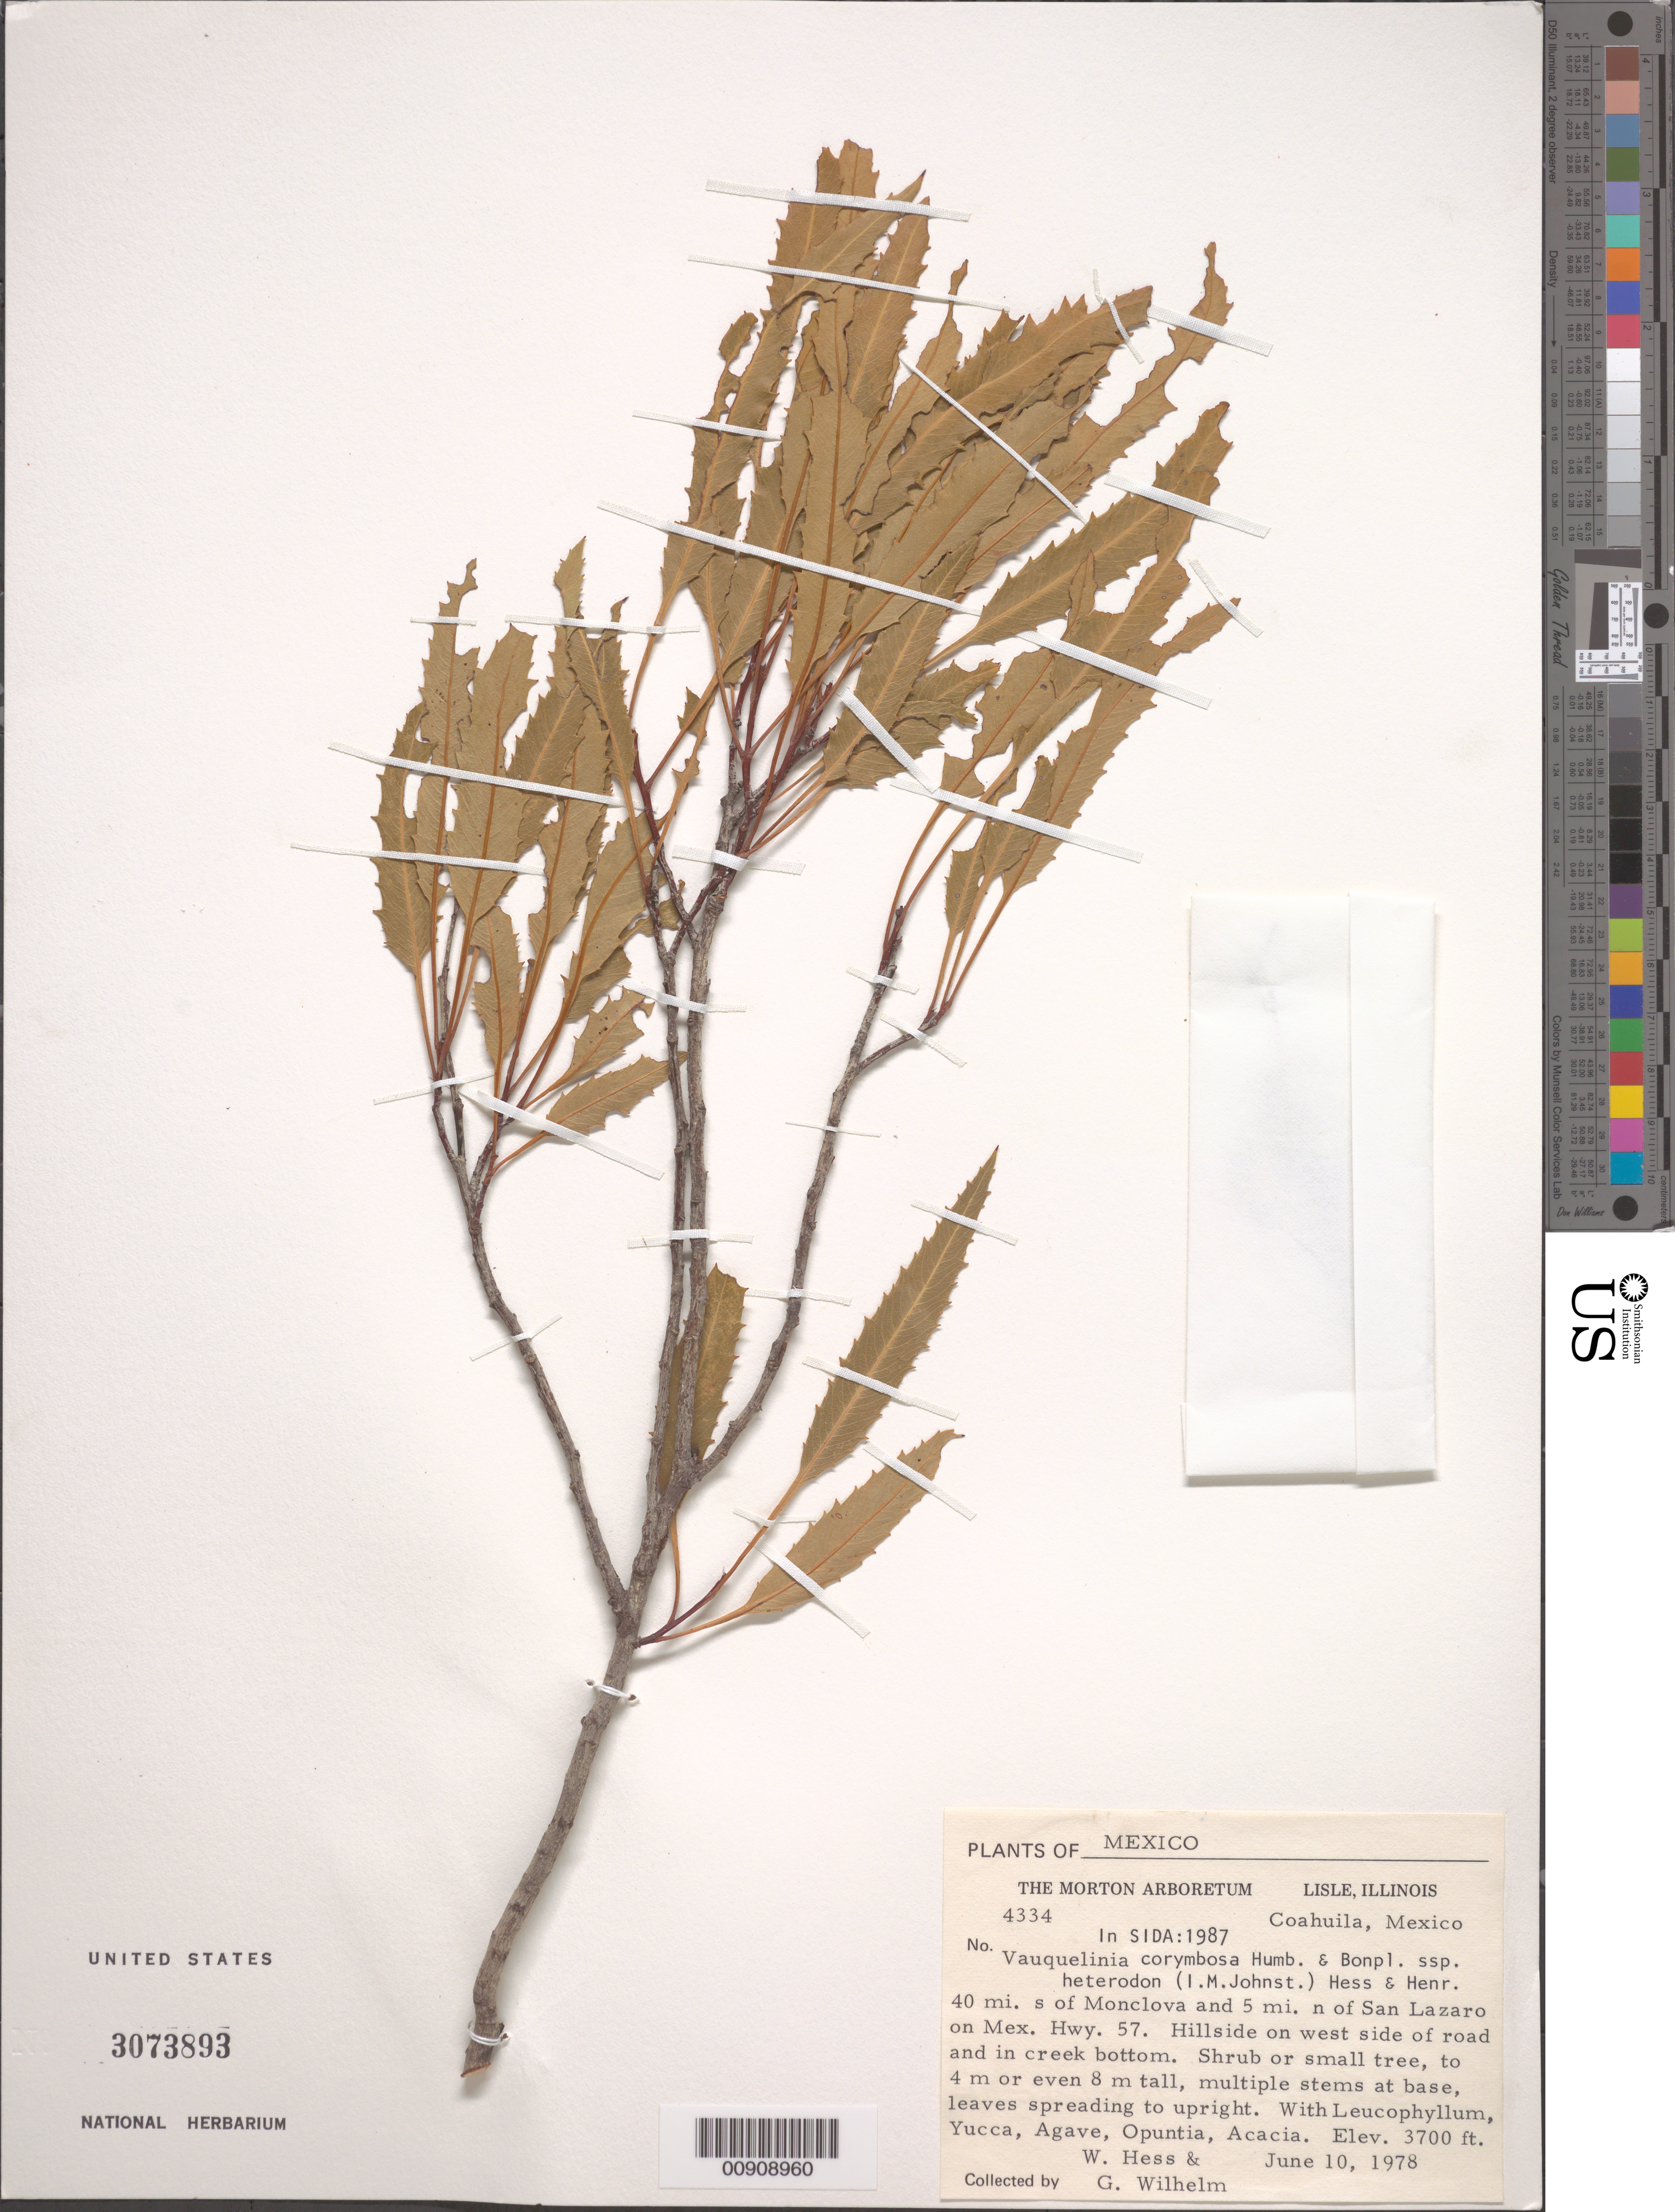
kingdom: Plantae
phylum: Tracheophyta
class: Magnoliopsida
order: Rosales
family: Rosaceae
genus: Vauquelinia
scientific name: Vauquelinia corymbosa subsp. heterodon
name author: (I.M. Johnst.) W.J. Hess & Henrickson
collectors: W. Hess & G. Wilhelm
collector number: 4334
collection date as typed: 10 Jun 1978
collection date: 1978-06-10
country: Mexico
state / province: Coahuila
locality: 40 mi. S of Monclova and 5 mi. N of San Lazaro on Mex. Hwy. 57.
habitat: Hillside on west side of road and in creek bottom. With Leucophyllum, Yucca, Agave, Opuntia, Acacia.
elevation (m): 1128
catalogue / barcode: US 3073893